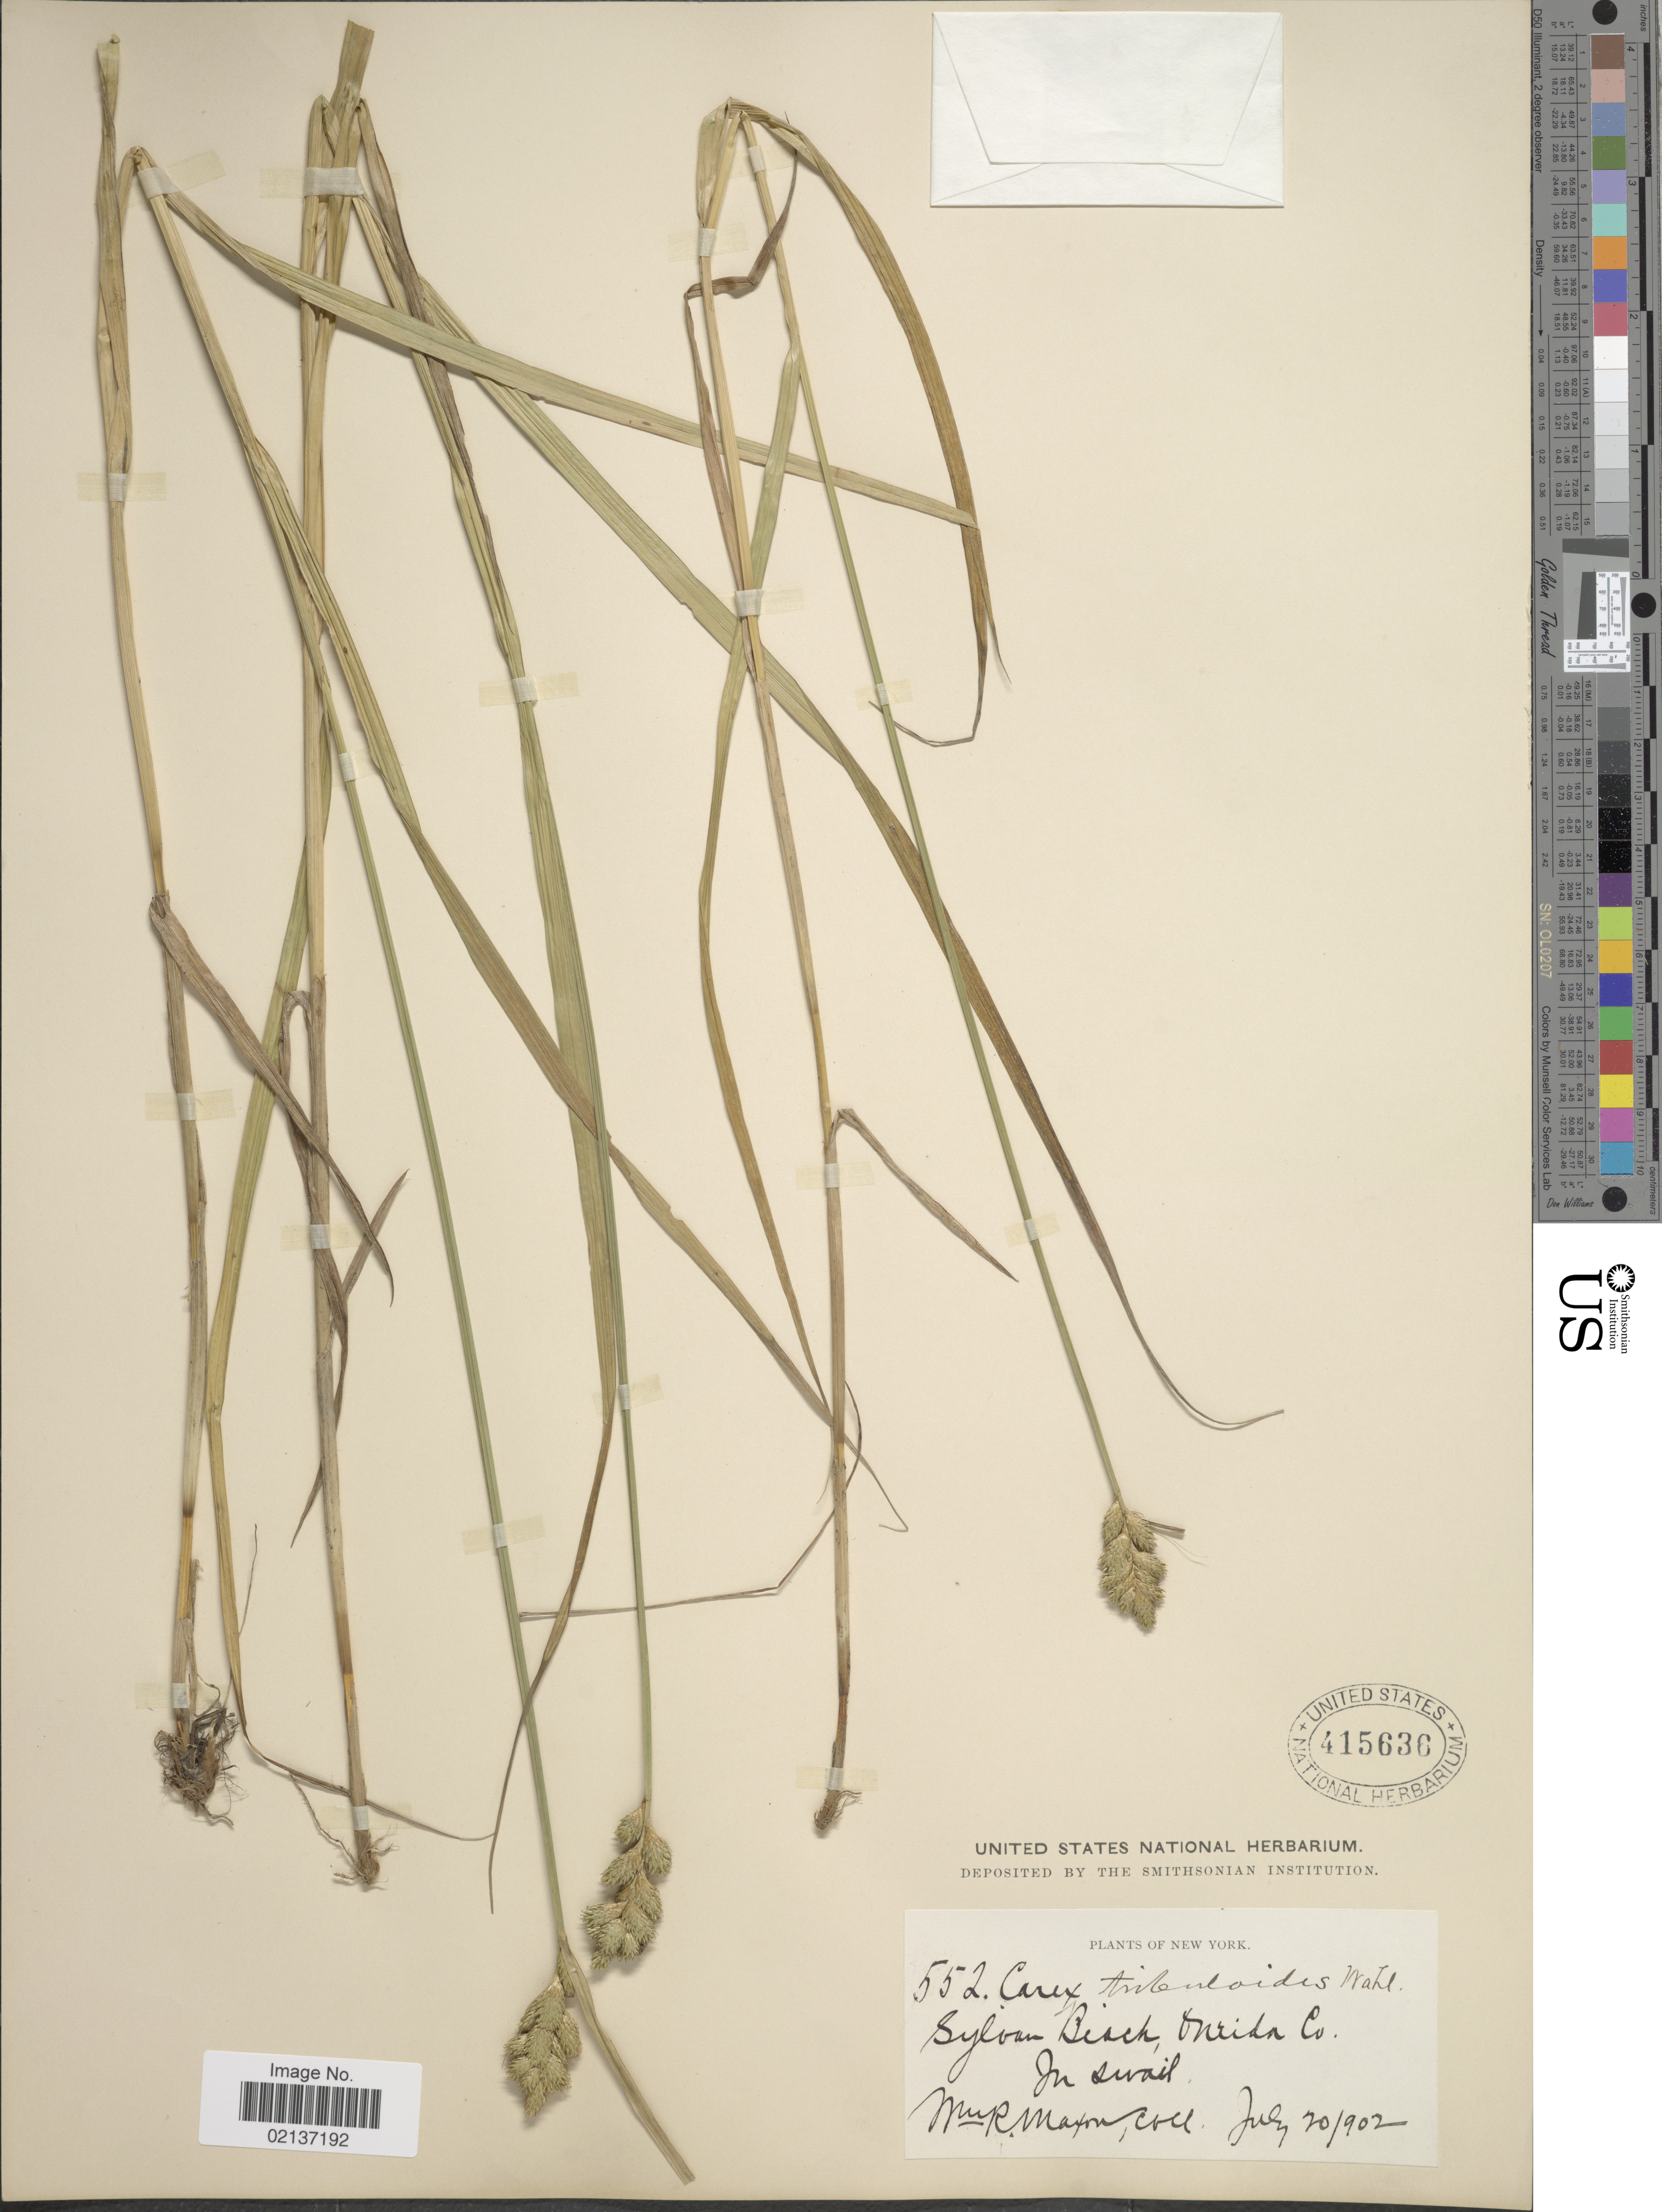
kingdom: Plantae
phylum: Tracheophyta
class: Liliopsida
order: Poales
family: Cyperaceae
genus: Carex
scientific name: Carex tribuloides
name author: Wahlenb.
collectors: W. R. Maxon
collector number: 552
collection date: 1902-07-20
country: United States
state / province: New York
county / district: Oneida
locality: Sylvan Beach, Oneida Co.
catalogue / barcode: US 415636